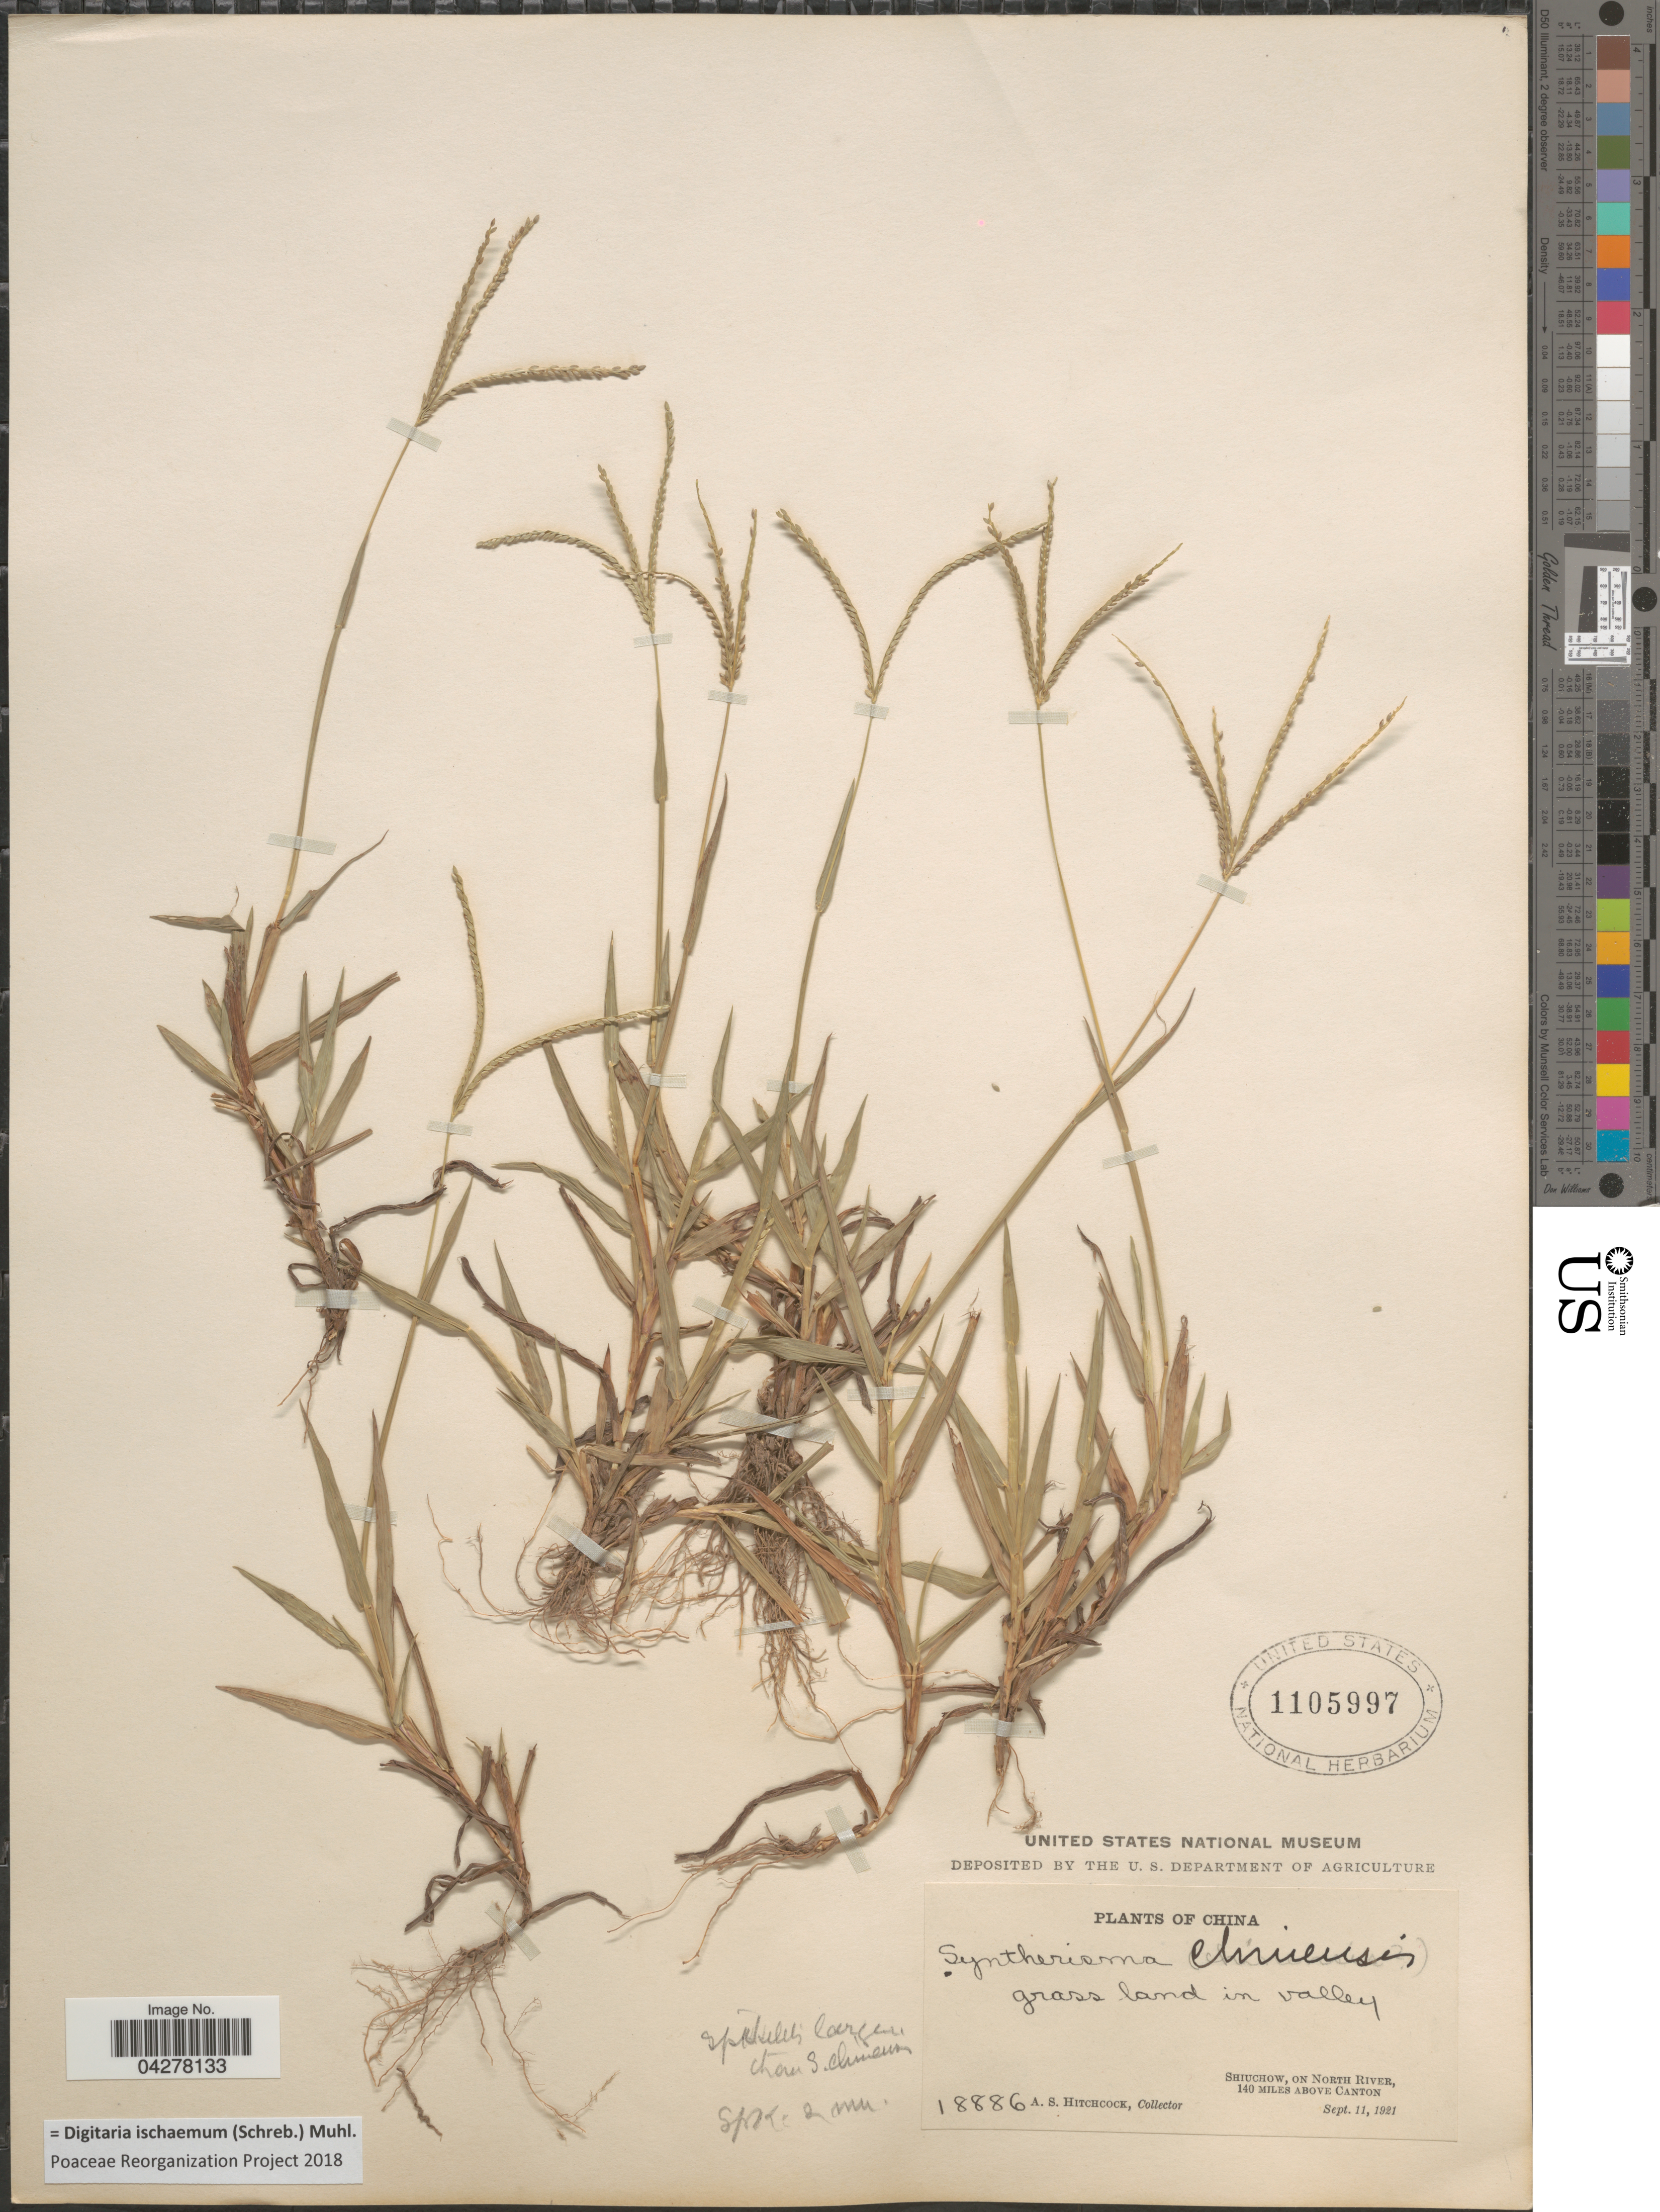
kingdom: Plantae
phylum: Tracheophyta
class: Liliopsida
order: Poales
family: Poaceae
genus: Digitaria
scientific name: Digitaria ischaemum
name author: (Schreber) Schreber ex Muhl.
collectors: A. S. Hitchcock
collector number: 18886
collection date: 1921-09-11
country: China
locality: Grass land in valley. Shiuchow, on North River, 140 miles above Canton.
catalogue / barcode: US 1105997